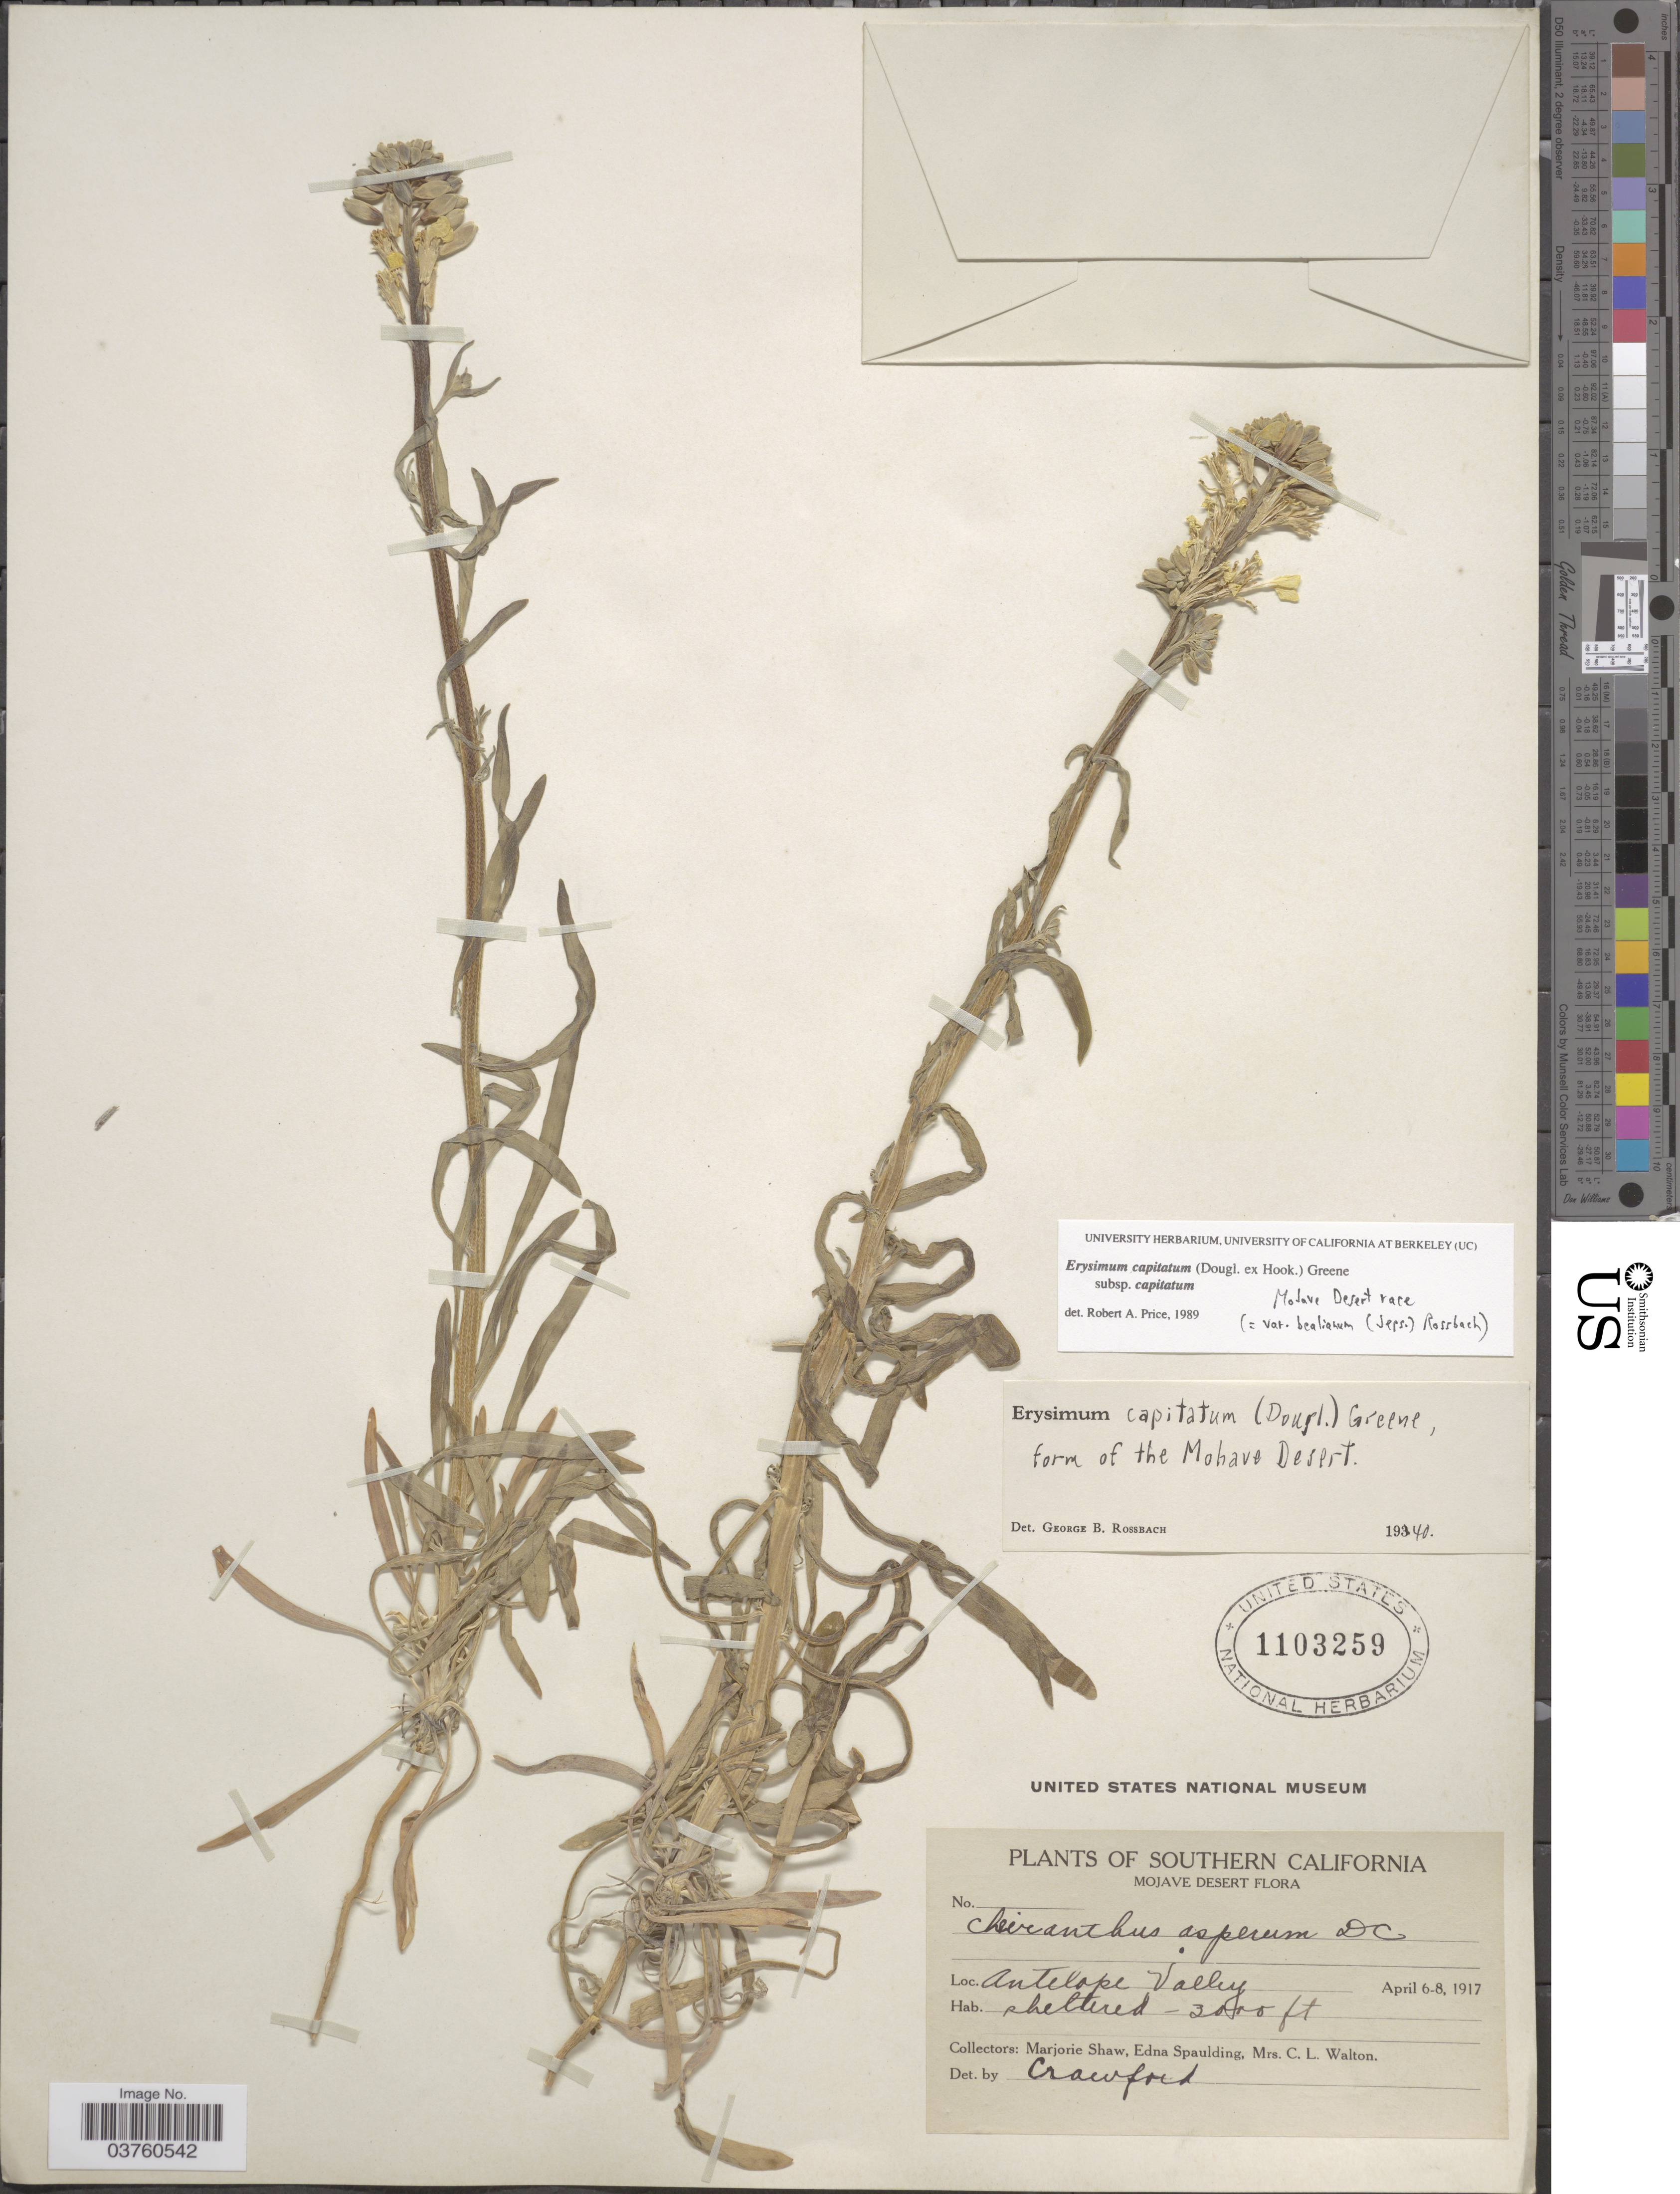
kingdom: Plantae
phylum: Tracheophyta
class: Magnoliopsida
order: Brassicales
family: Brassicaceae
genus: Erysimum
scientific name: Erysimum capitatum subsp. capitatum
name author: (Douglas ex Hook.) Greene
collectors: M. Shaw, E. Spaulding & C. Walton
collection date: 1917-04-06/1917-04-08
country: United States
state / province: California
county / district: San Bernardino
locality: Southern California. Mojave Desert. Antelope Valley.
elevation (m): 610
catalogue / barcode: US 1103259